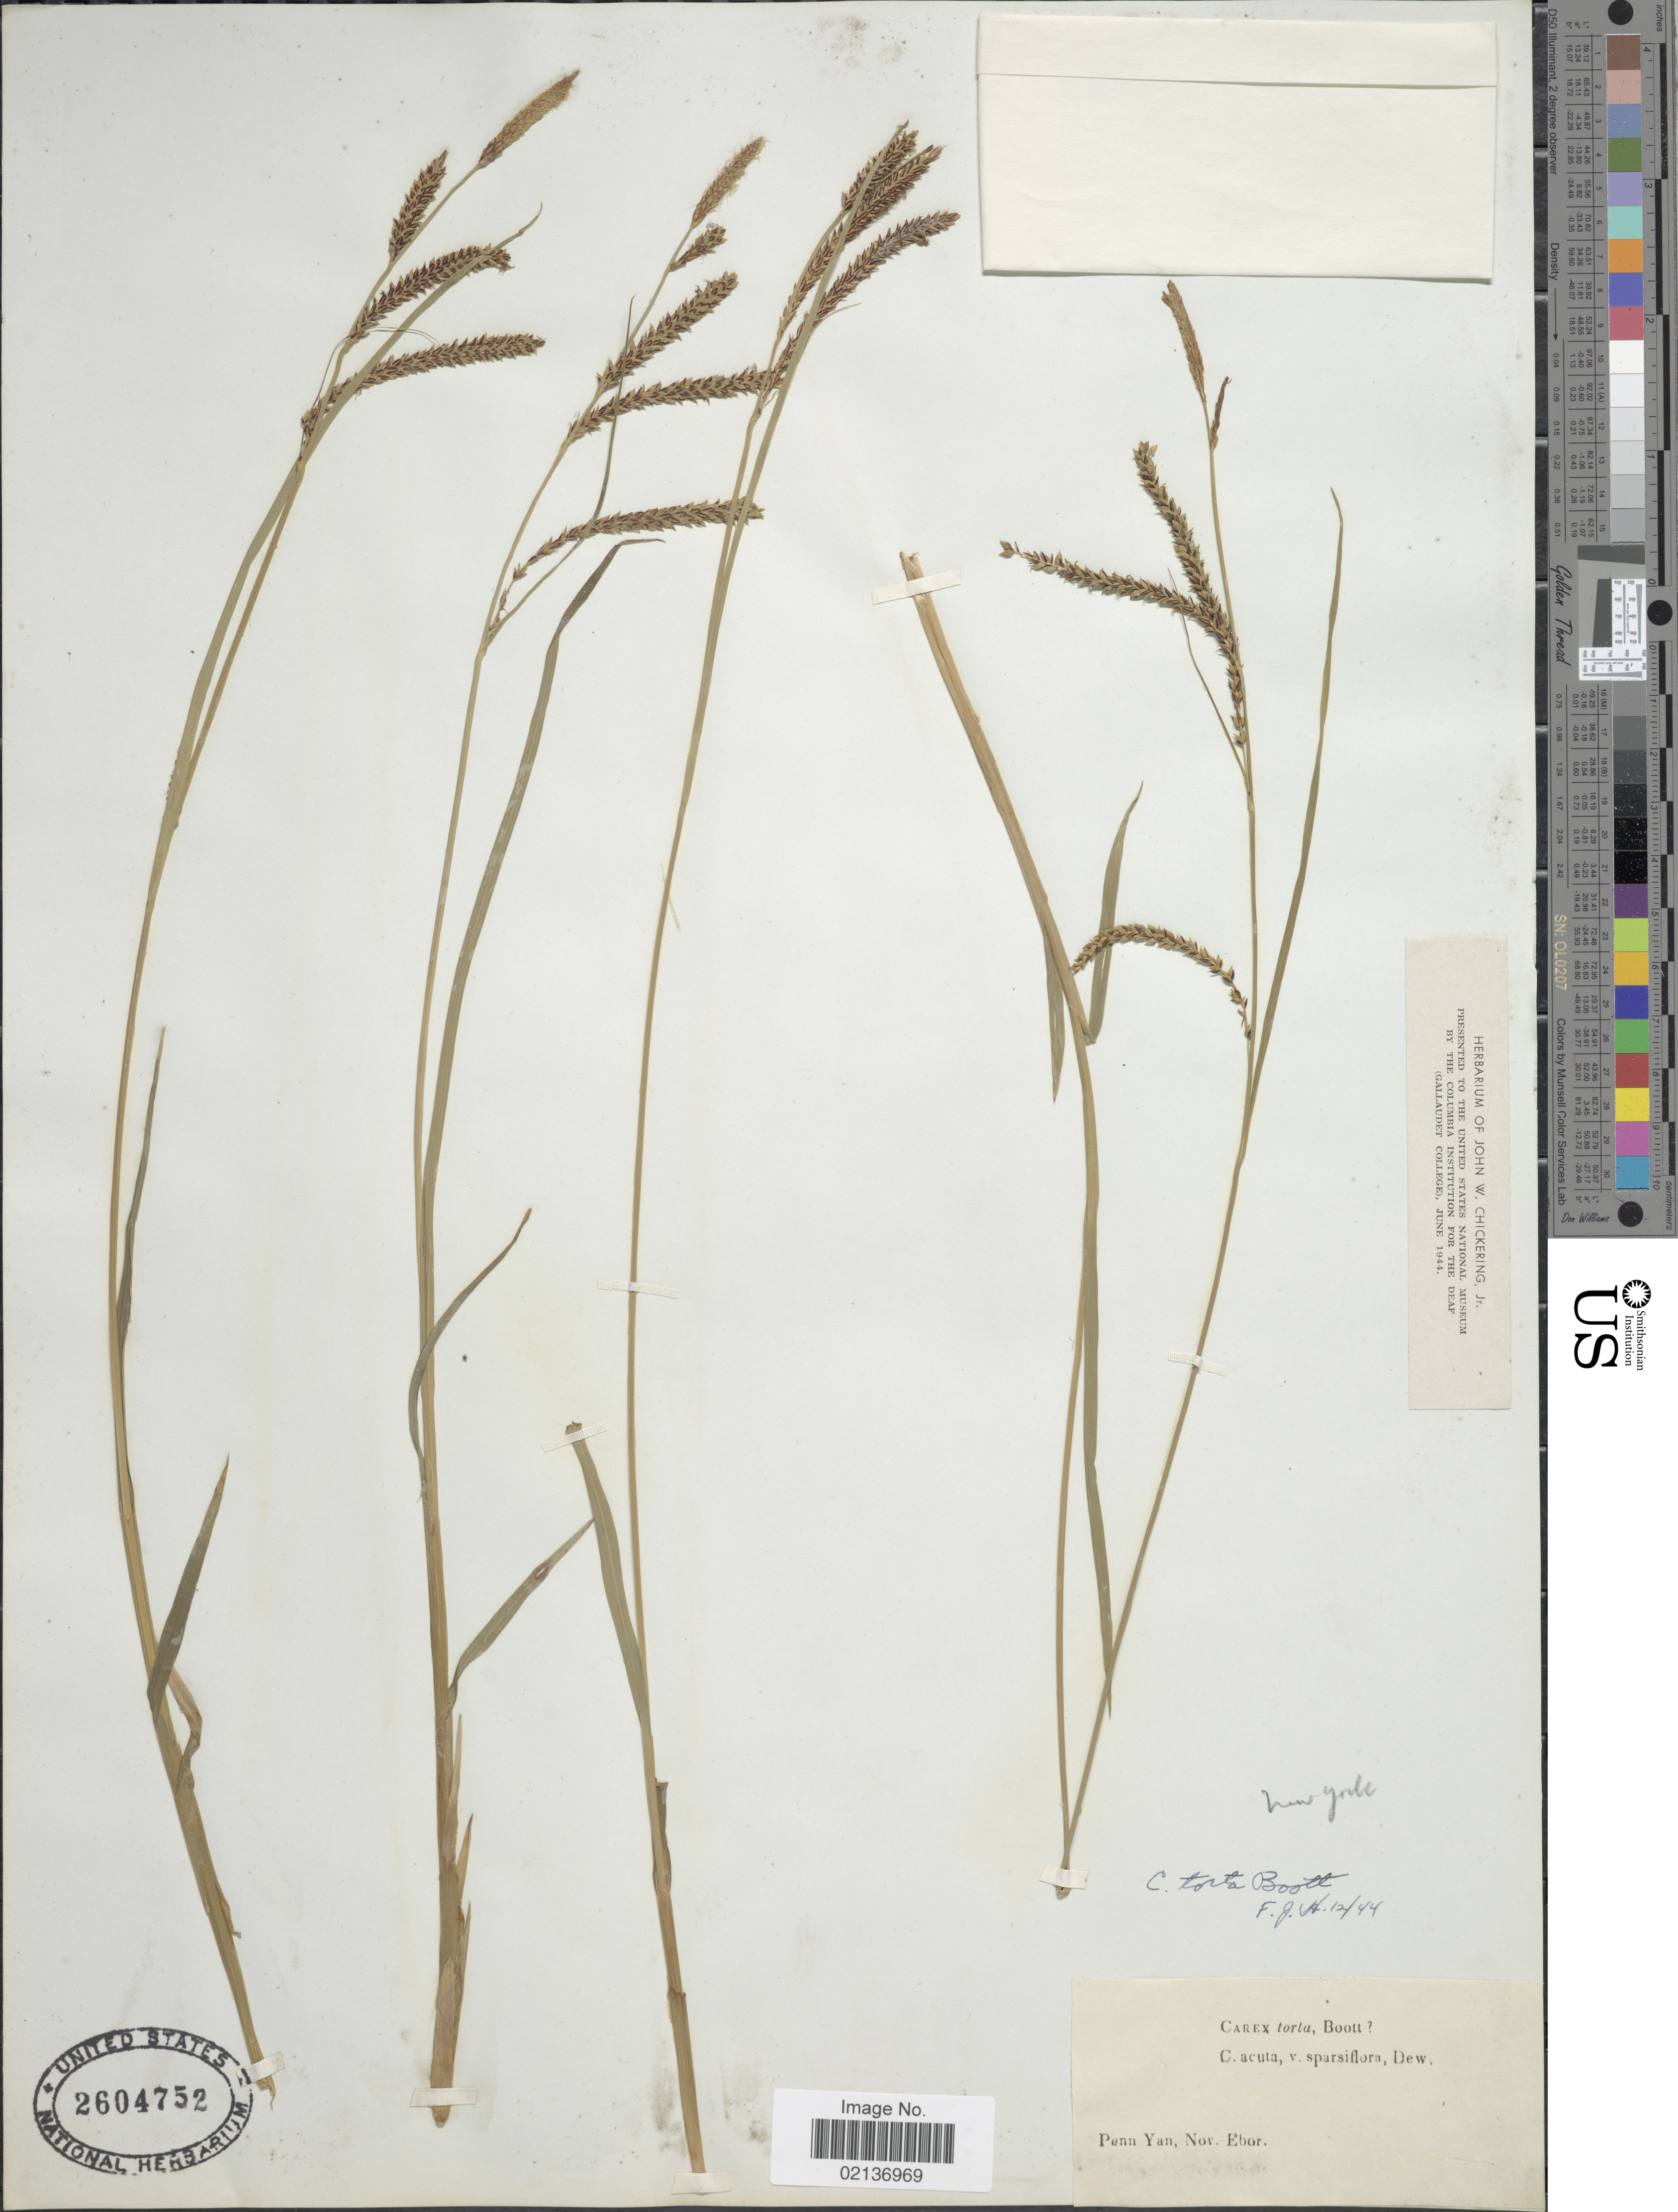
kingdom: Plantae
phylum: Tracheophyta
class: Liliopsida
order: Poales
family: Cyperaceae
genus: Carex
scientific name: Carex torta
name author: Boott ex Tuck.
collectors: ex herb. J.W. Chickering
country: United States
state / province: New York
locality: Penn Yan. Nov. Ebor.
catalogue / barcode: US 2604752